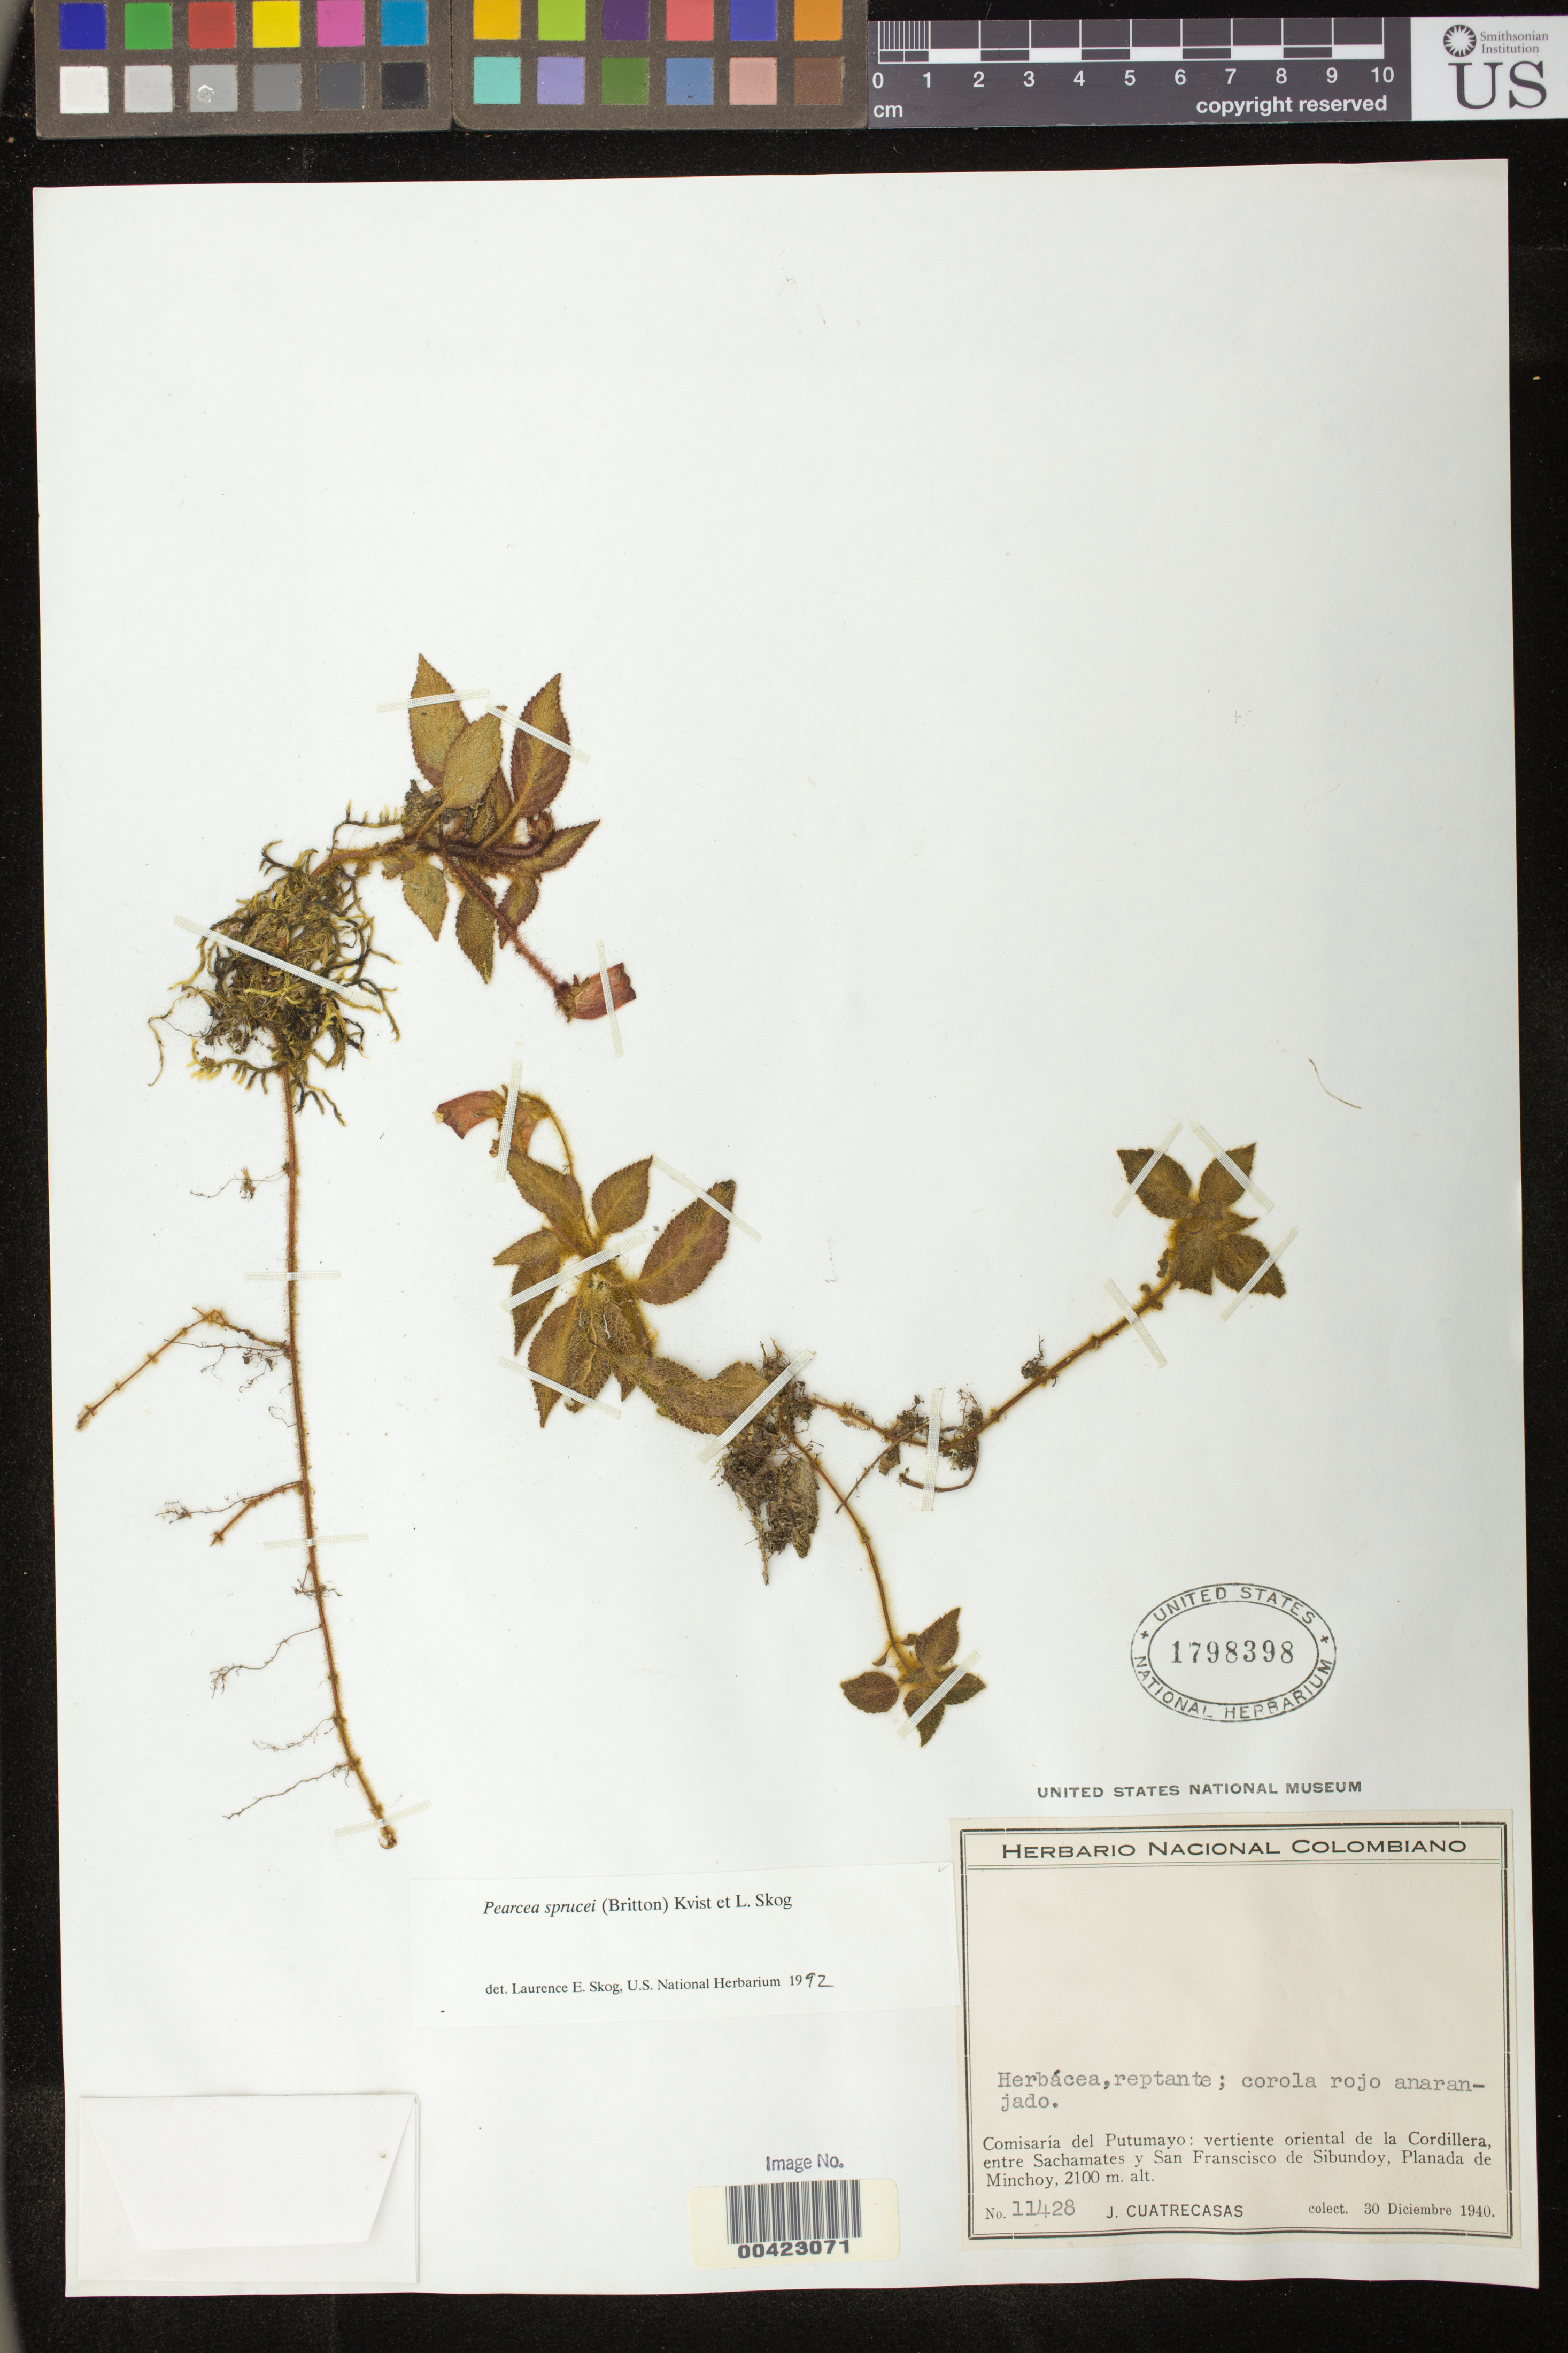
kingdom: Plantae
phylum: Tracheophyta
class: Magnoliopsida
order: Lamiales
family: Gesneriaceae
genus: Pearcea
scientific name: Pearcea sprucei var. sprucei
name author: (Britton ex Rusby) L.P. Kvist & L.E. Skog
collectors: J. Cuatrecasas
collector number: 11428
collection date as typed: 30 Dec 1940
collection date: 1940-12-30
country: Colombia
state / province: Putumayo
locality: Vertiente oriental de la Cordillera, entre Sachamates y San Francisco de Sibundoy, Planada de Minchoy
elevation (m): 2100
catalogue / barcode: US 1798398